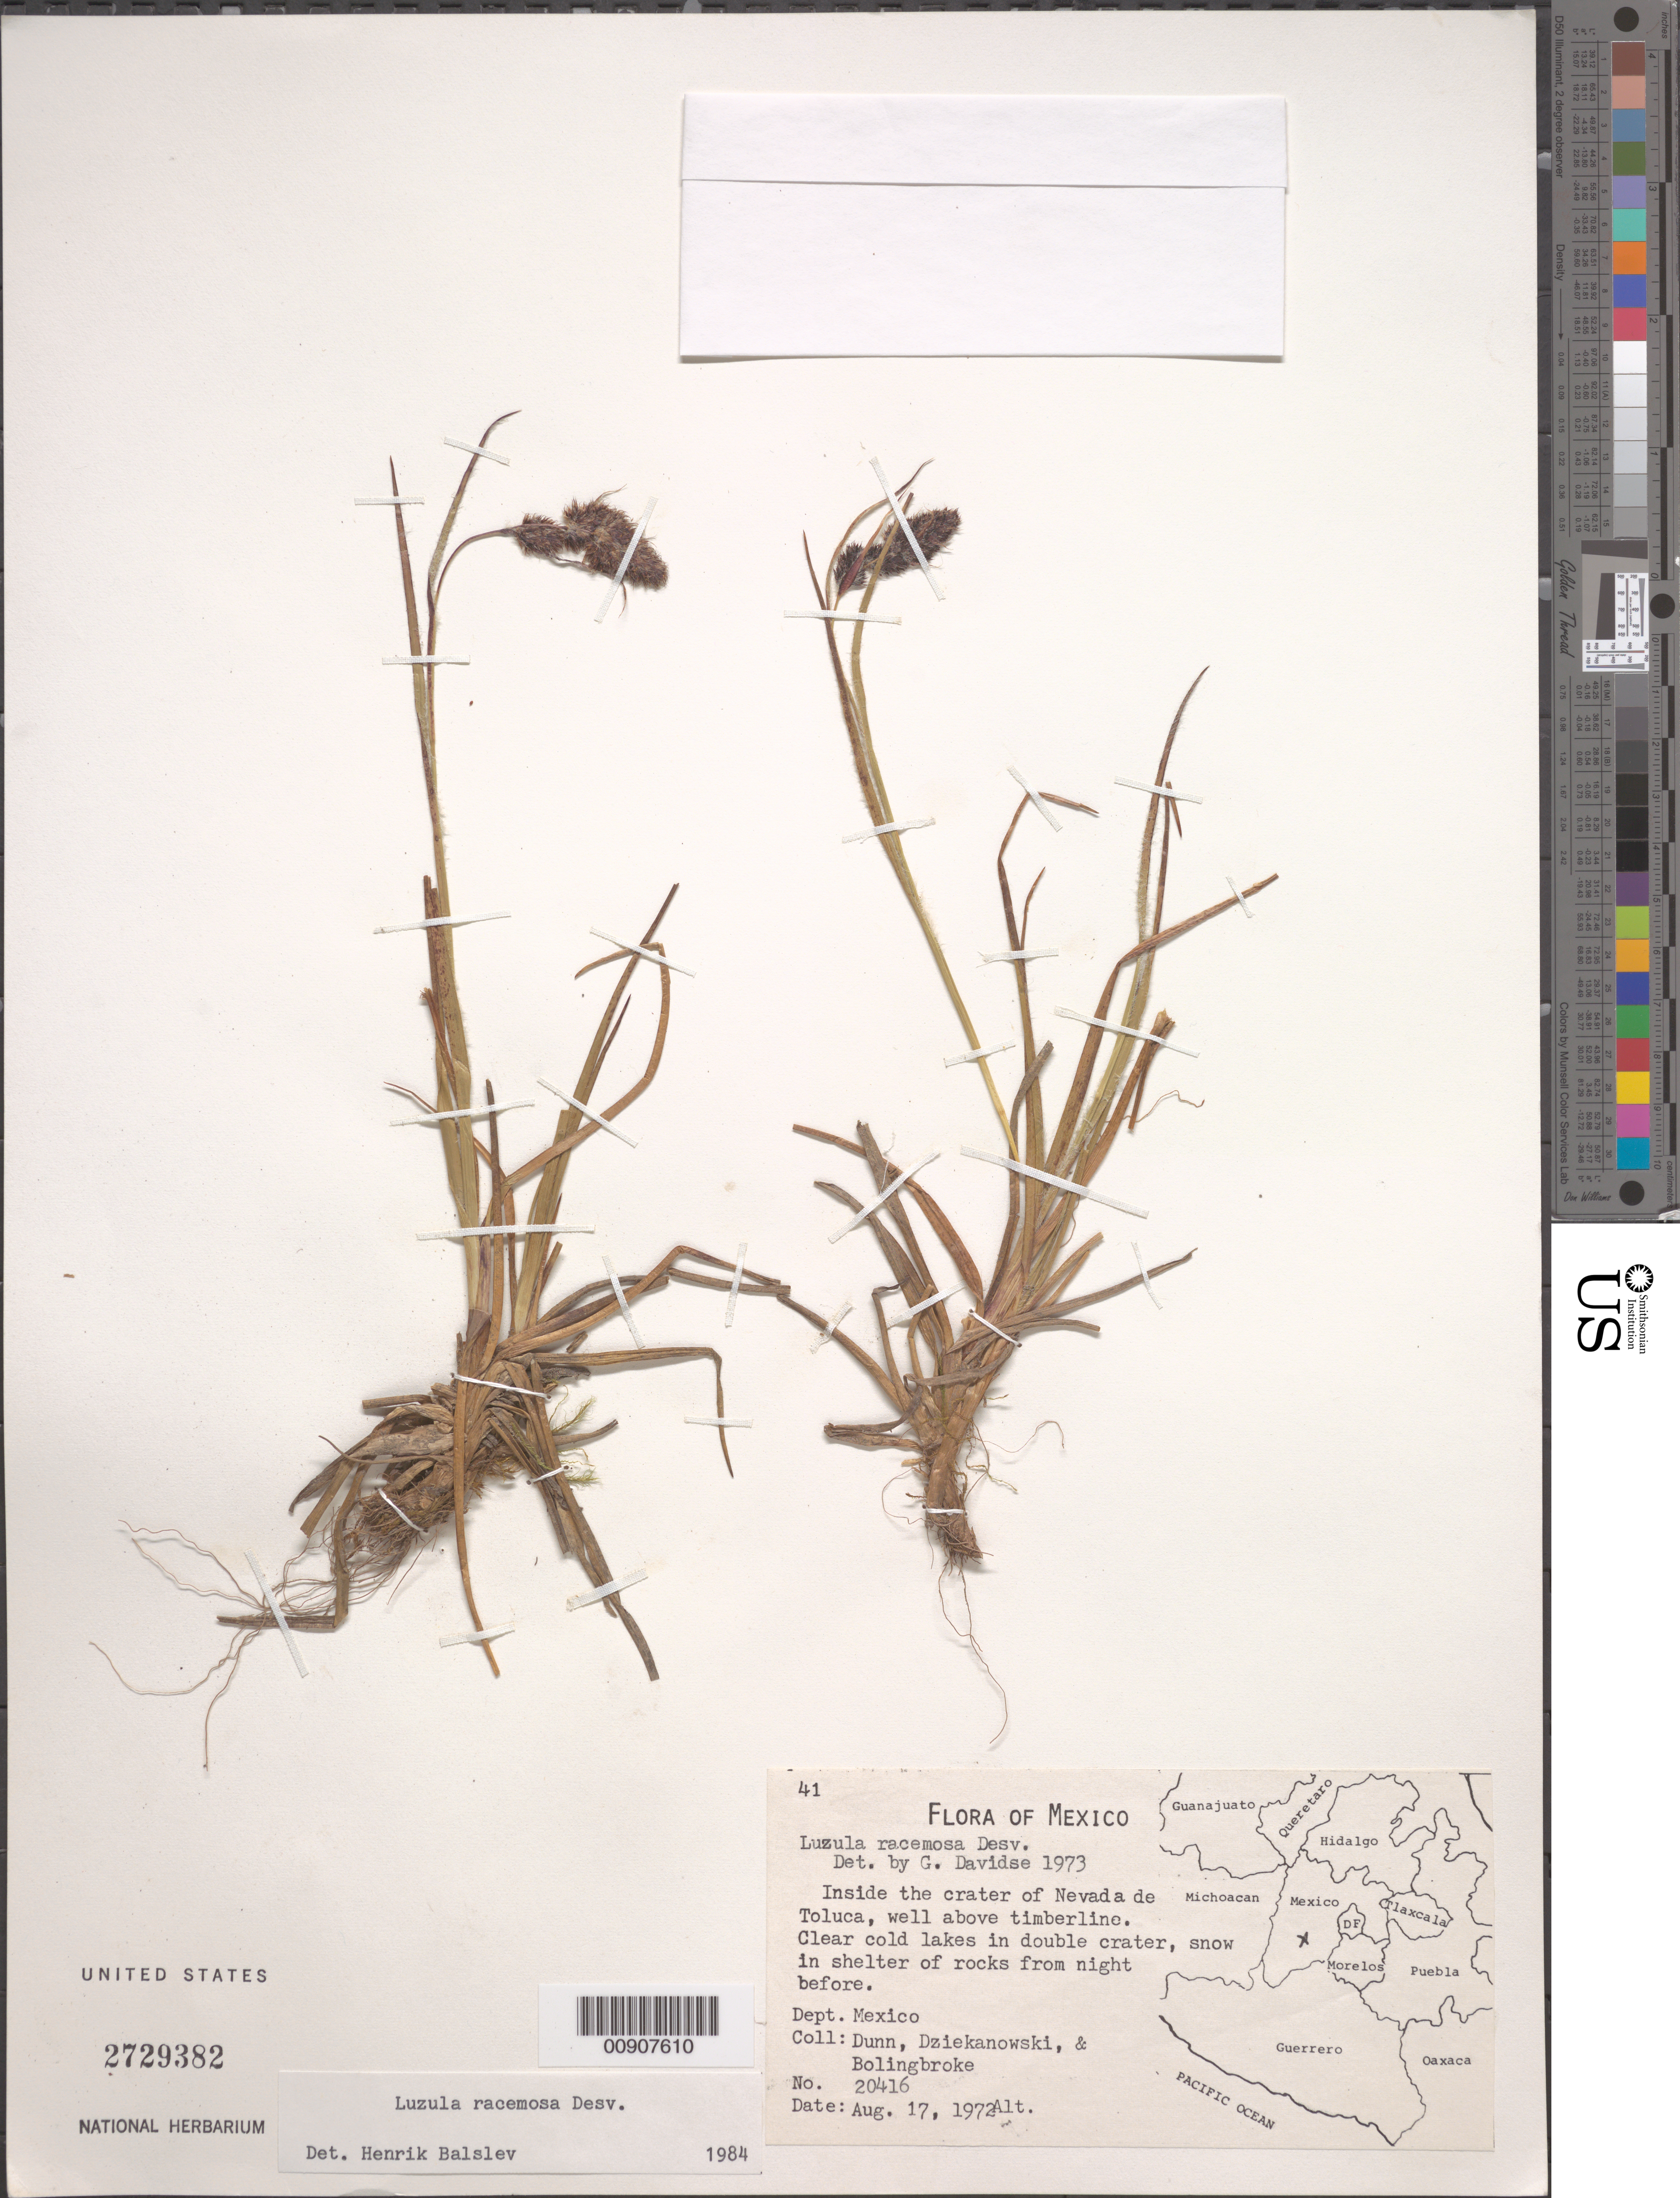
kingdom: Plantae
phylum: Tracheophyta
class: Liliopsida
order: Poales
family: Juncaceae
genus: Luzula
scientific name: Luzula racemosa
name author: Desv.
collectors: -- Dunn, -. Dziekanowski & -. Bolingbroke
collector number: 20416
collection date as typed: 17 Aug 1972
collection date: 1972-08-17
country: Mexico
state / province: México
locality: Inside the crater of Nevada de Toluca. Dept. México.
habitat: Well above timberline. Clear cold lakes in doble crater, snow in shelter of rocks from night before.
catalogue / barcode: US 2729382